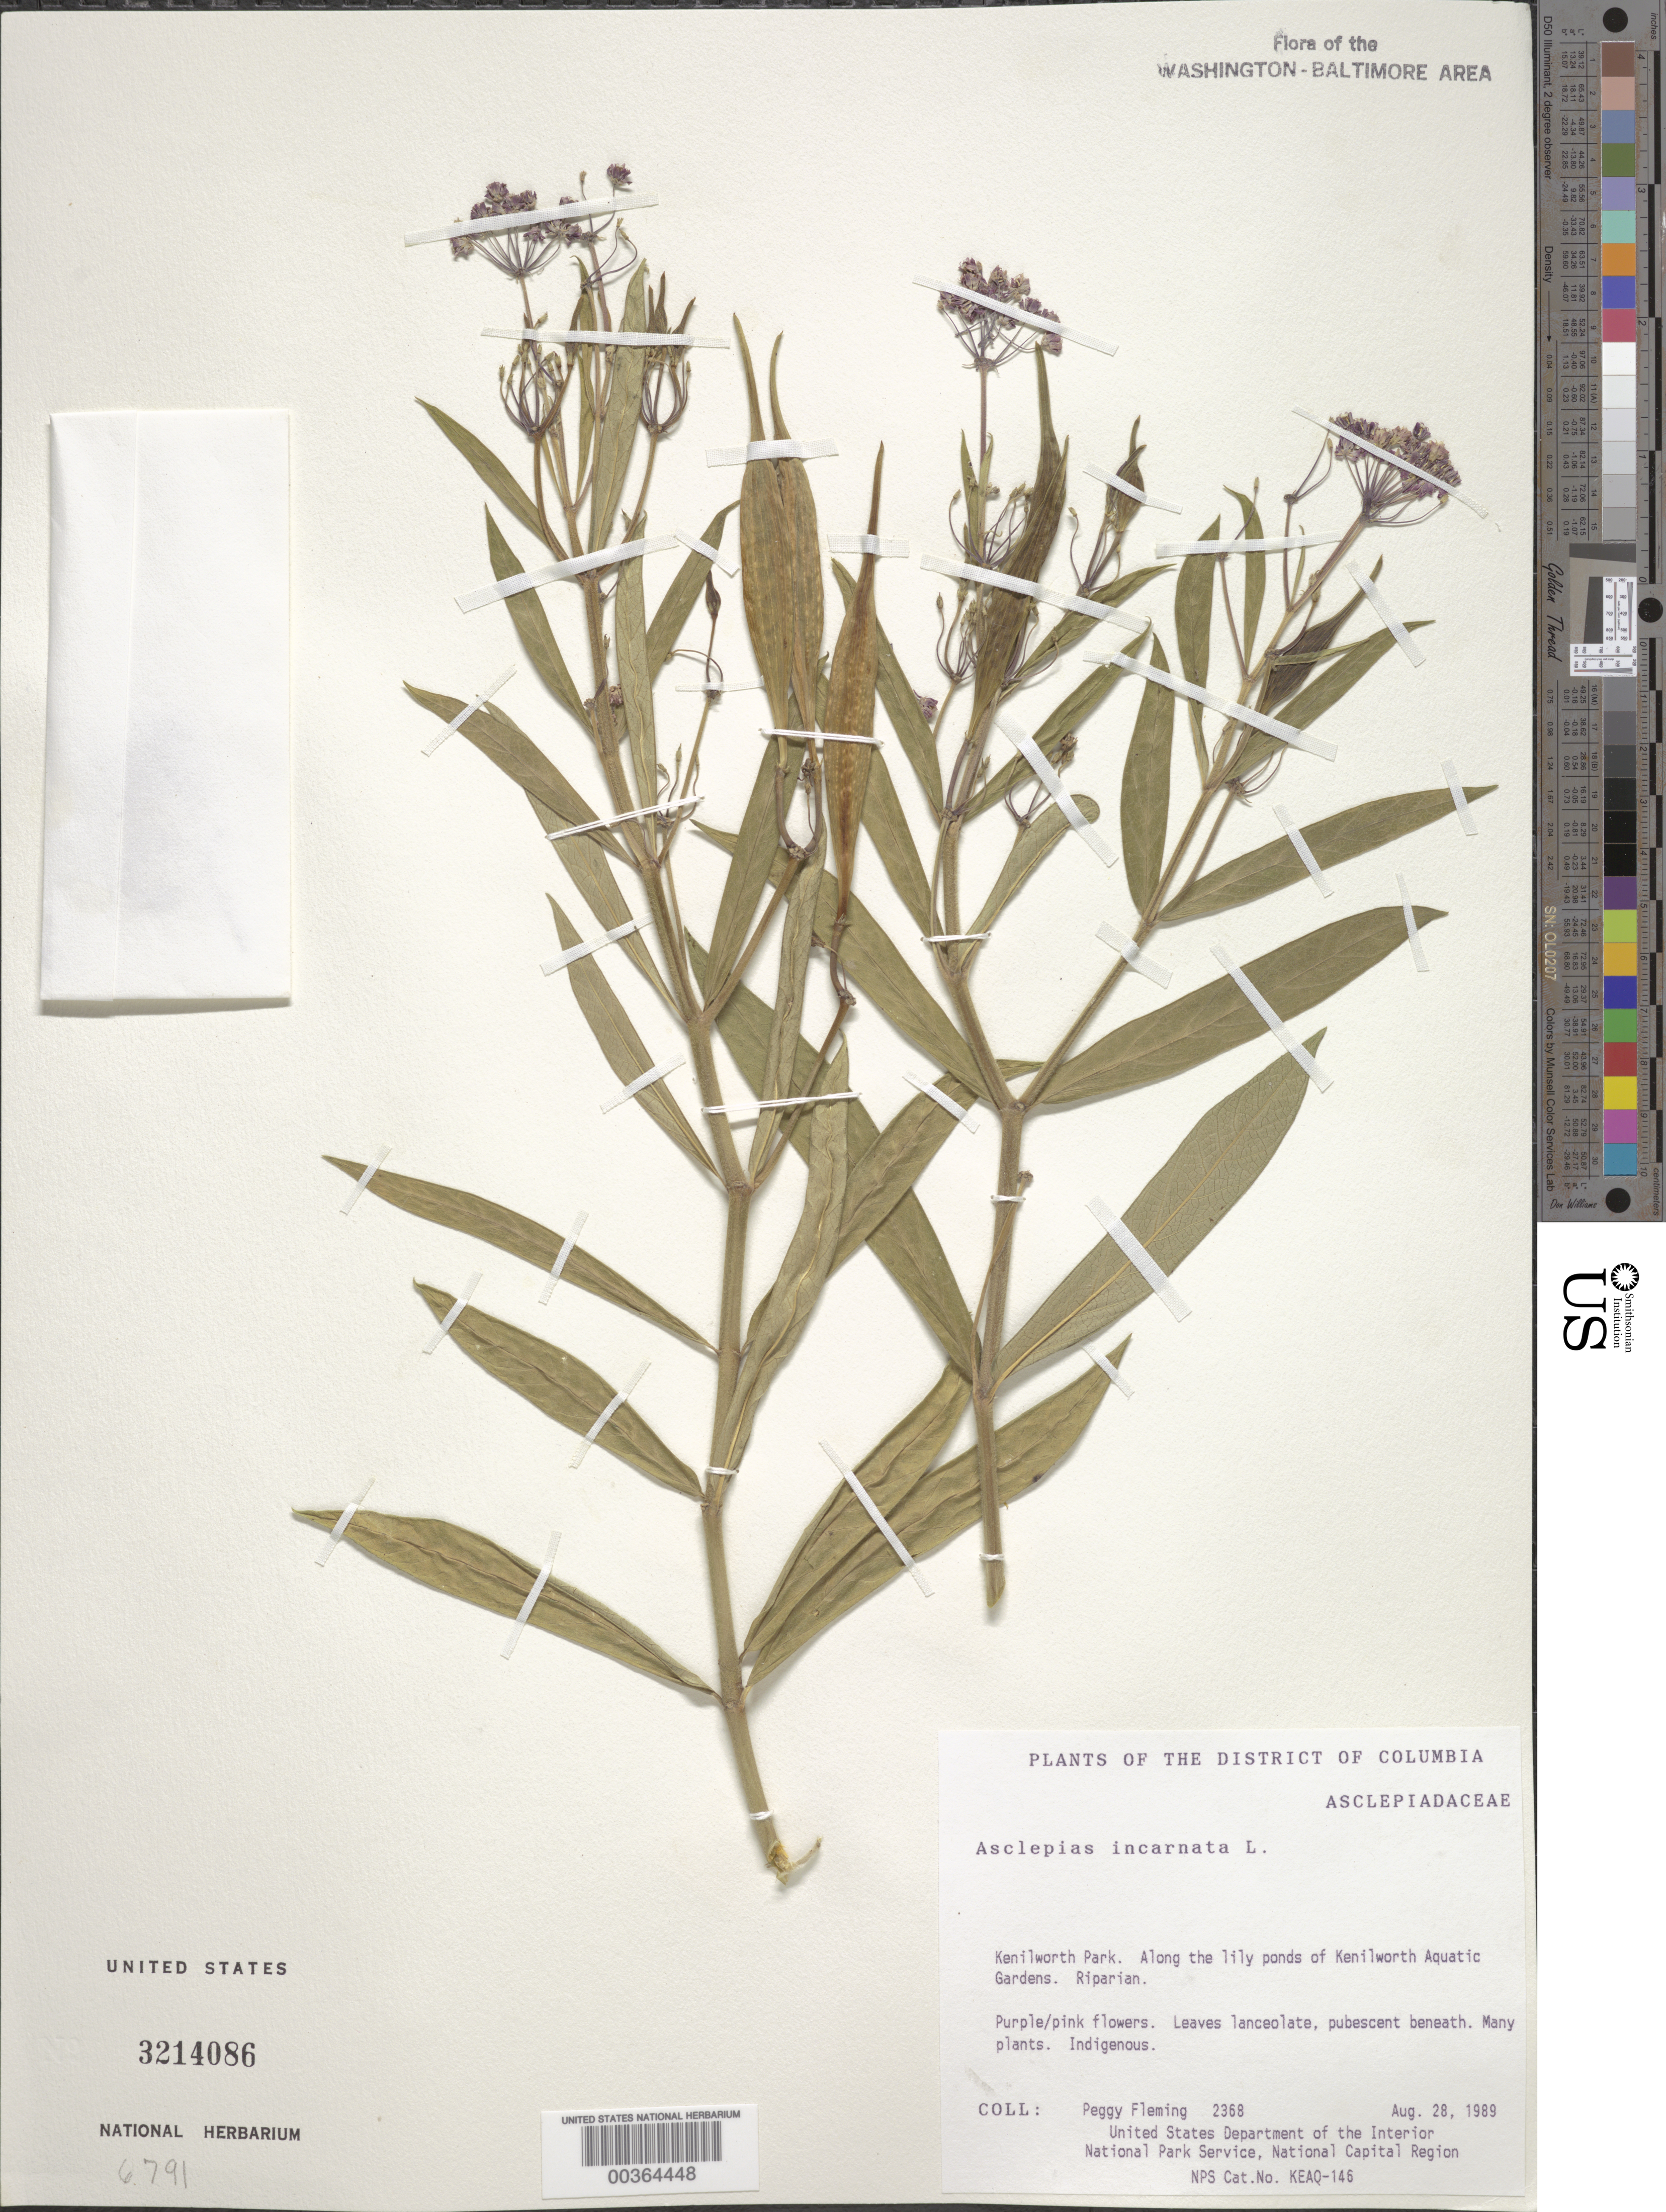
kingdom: Plantae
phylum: Tracheophyta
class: Magnoliopsida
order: Gentianales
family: Apocynaceae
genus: Asclepias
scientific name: Asclepias incarnata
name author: L.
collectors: P. Fleming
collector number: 2368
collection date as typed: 28 Aug 1989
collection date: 1989-08-28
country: United States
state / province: District of Columbia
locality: Kenilworth Park, along Lily Ponds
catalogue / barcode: US 3214086